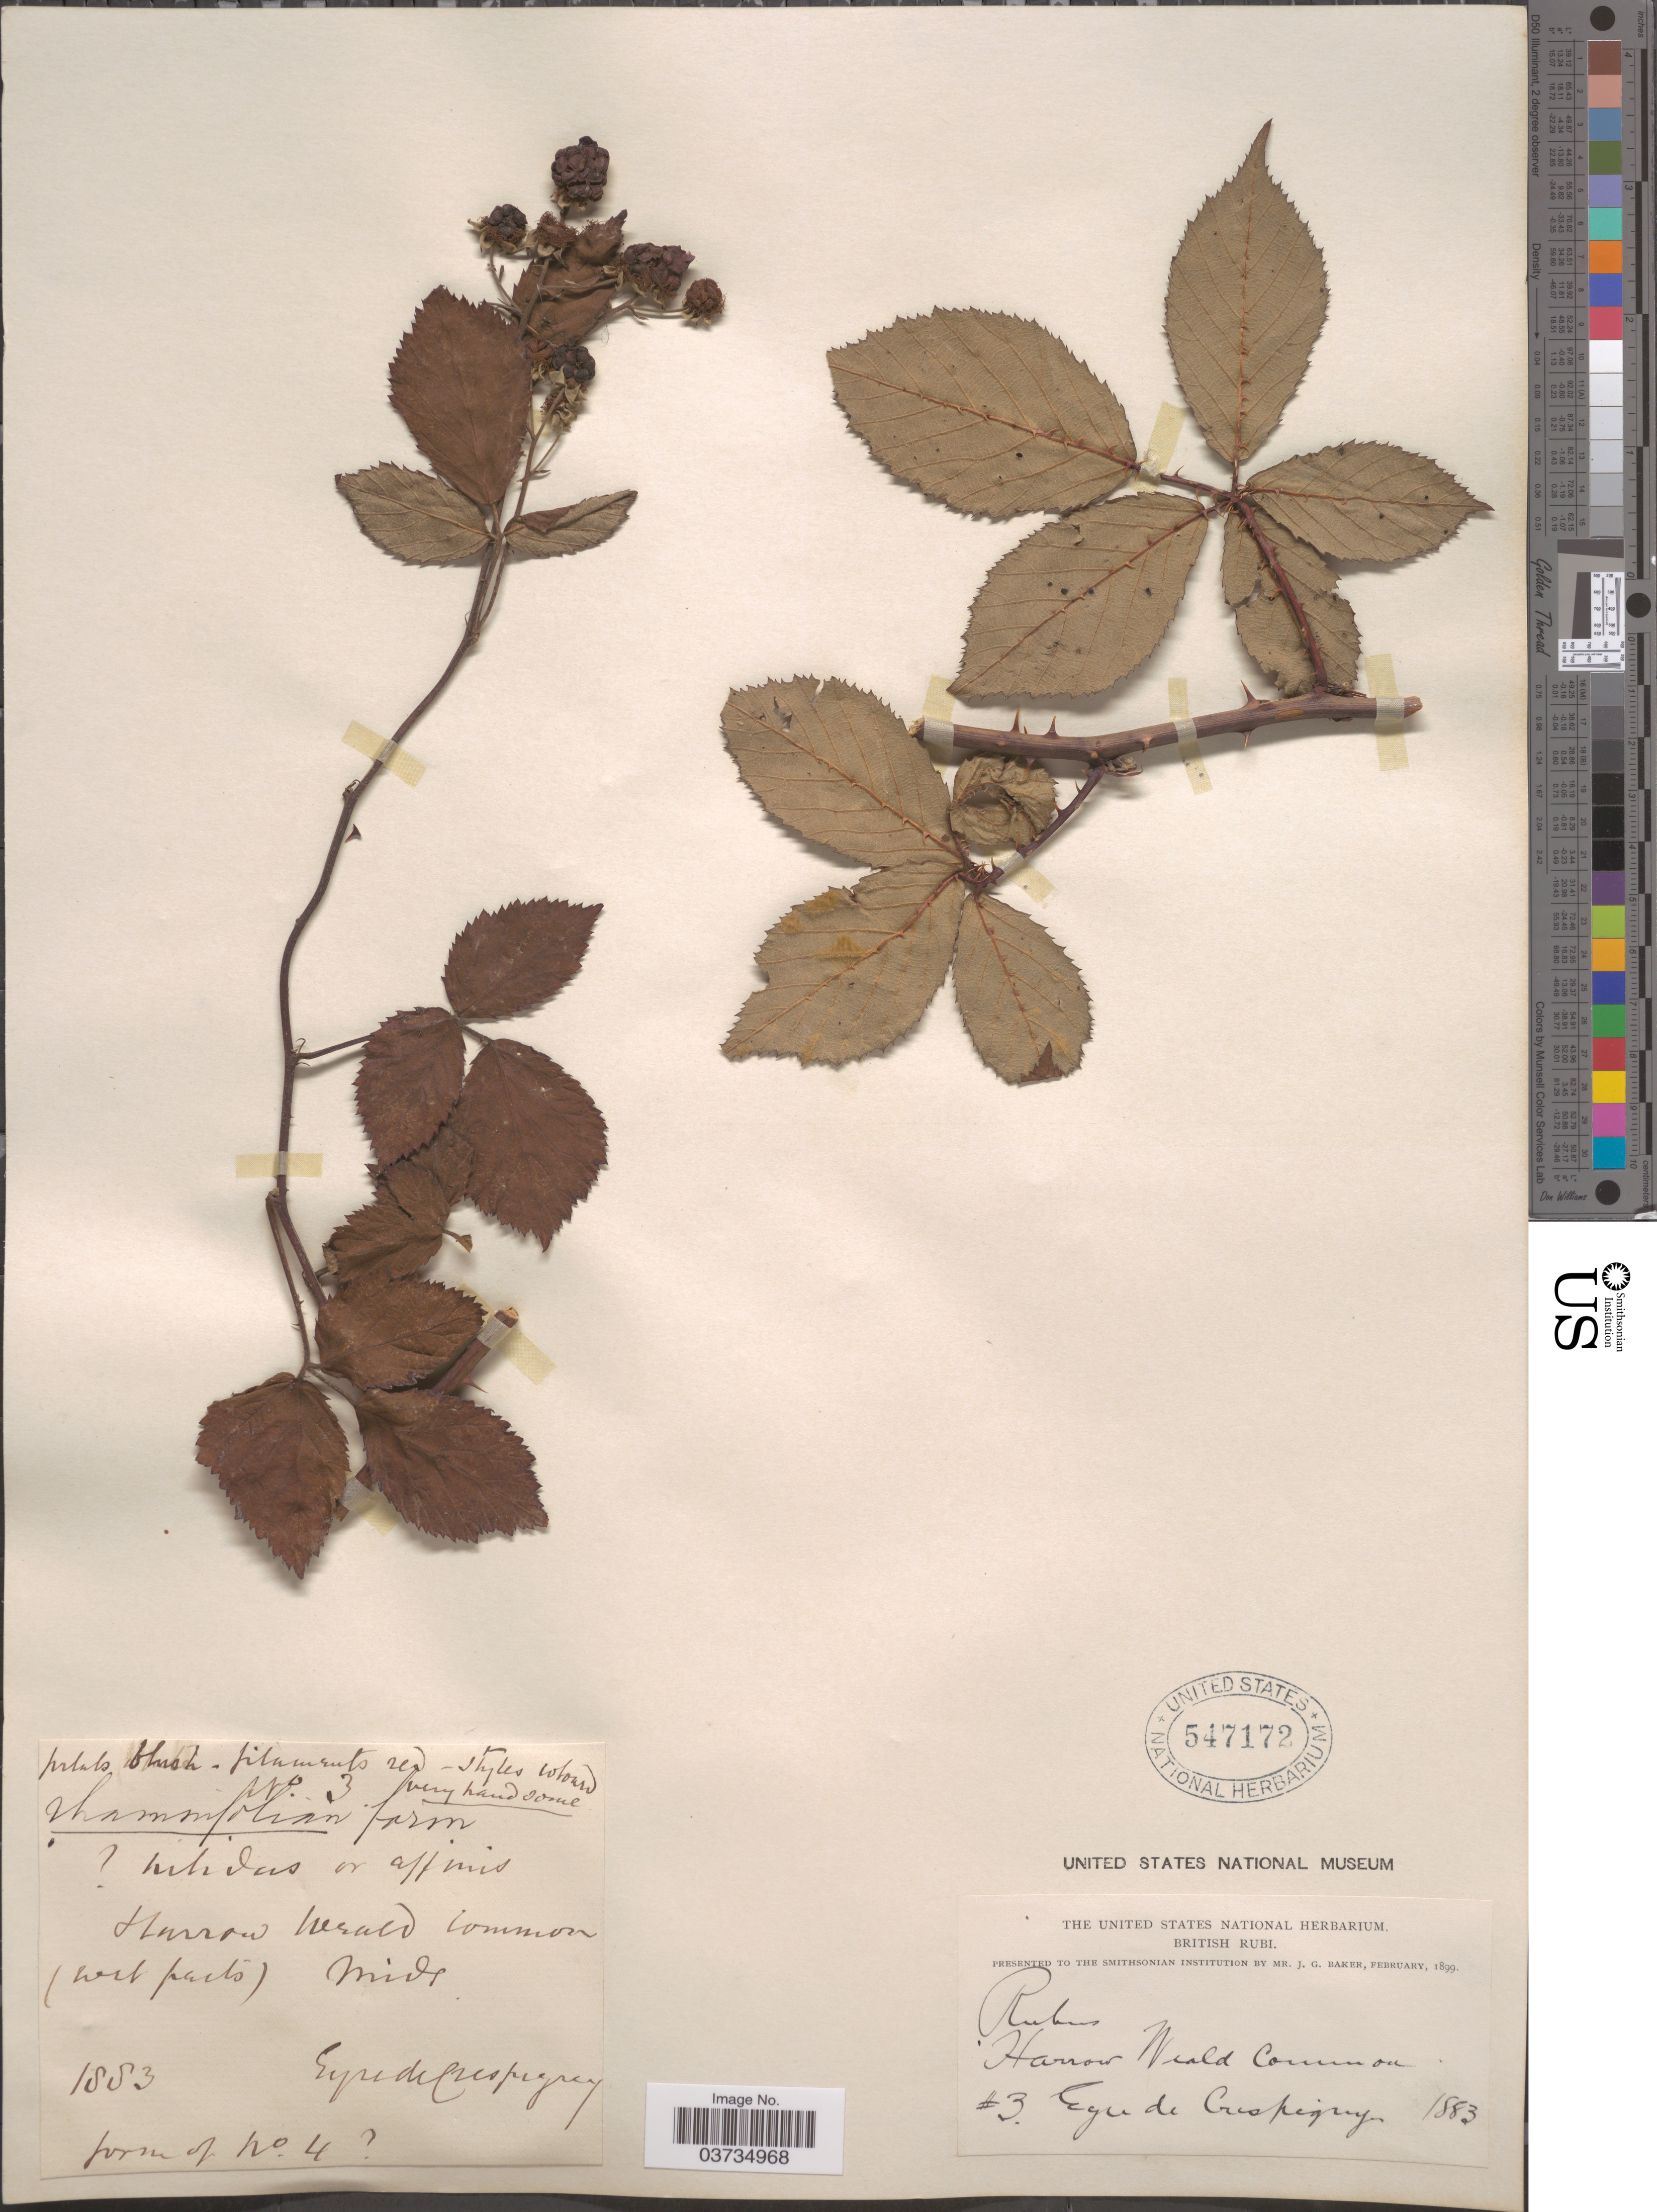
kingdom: Plantae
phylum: Tracheophyta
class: Magnoliopsida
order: Rosales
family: Rosaceae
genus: Rubus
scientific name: Rubus rhamnifolius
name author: Weihe & Nees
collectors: E. de Crespigny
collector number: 3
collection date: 1883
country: United Kingdom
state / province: England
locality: Harrow Weald Common, Mids.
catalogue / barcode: US 547172